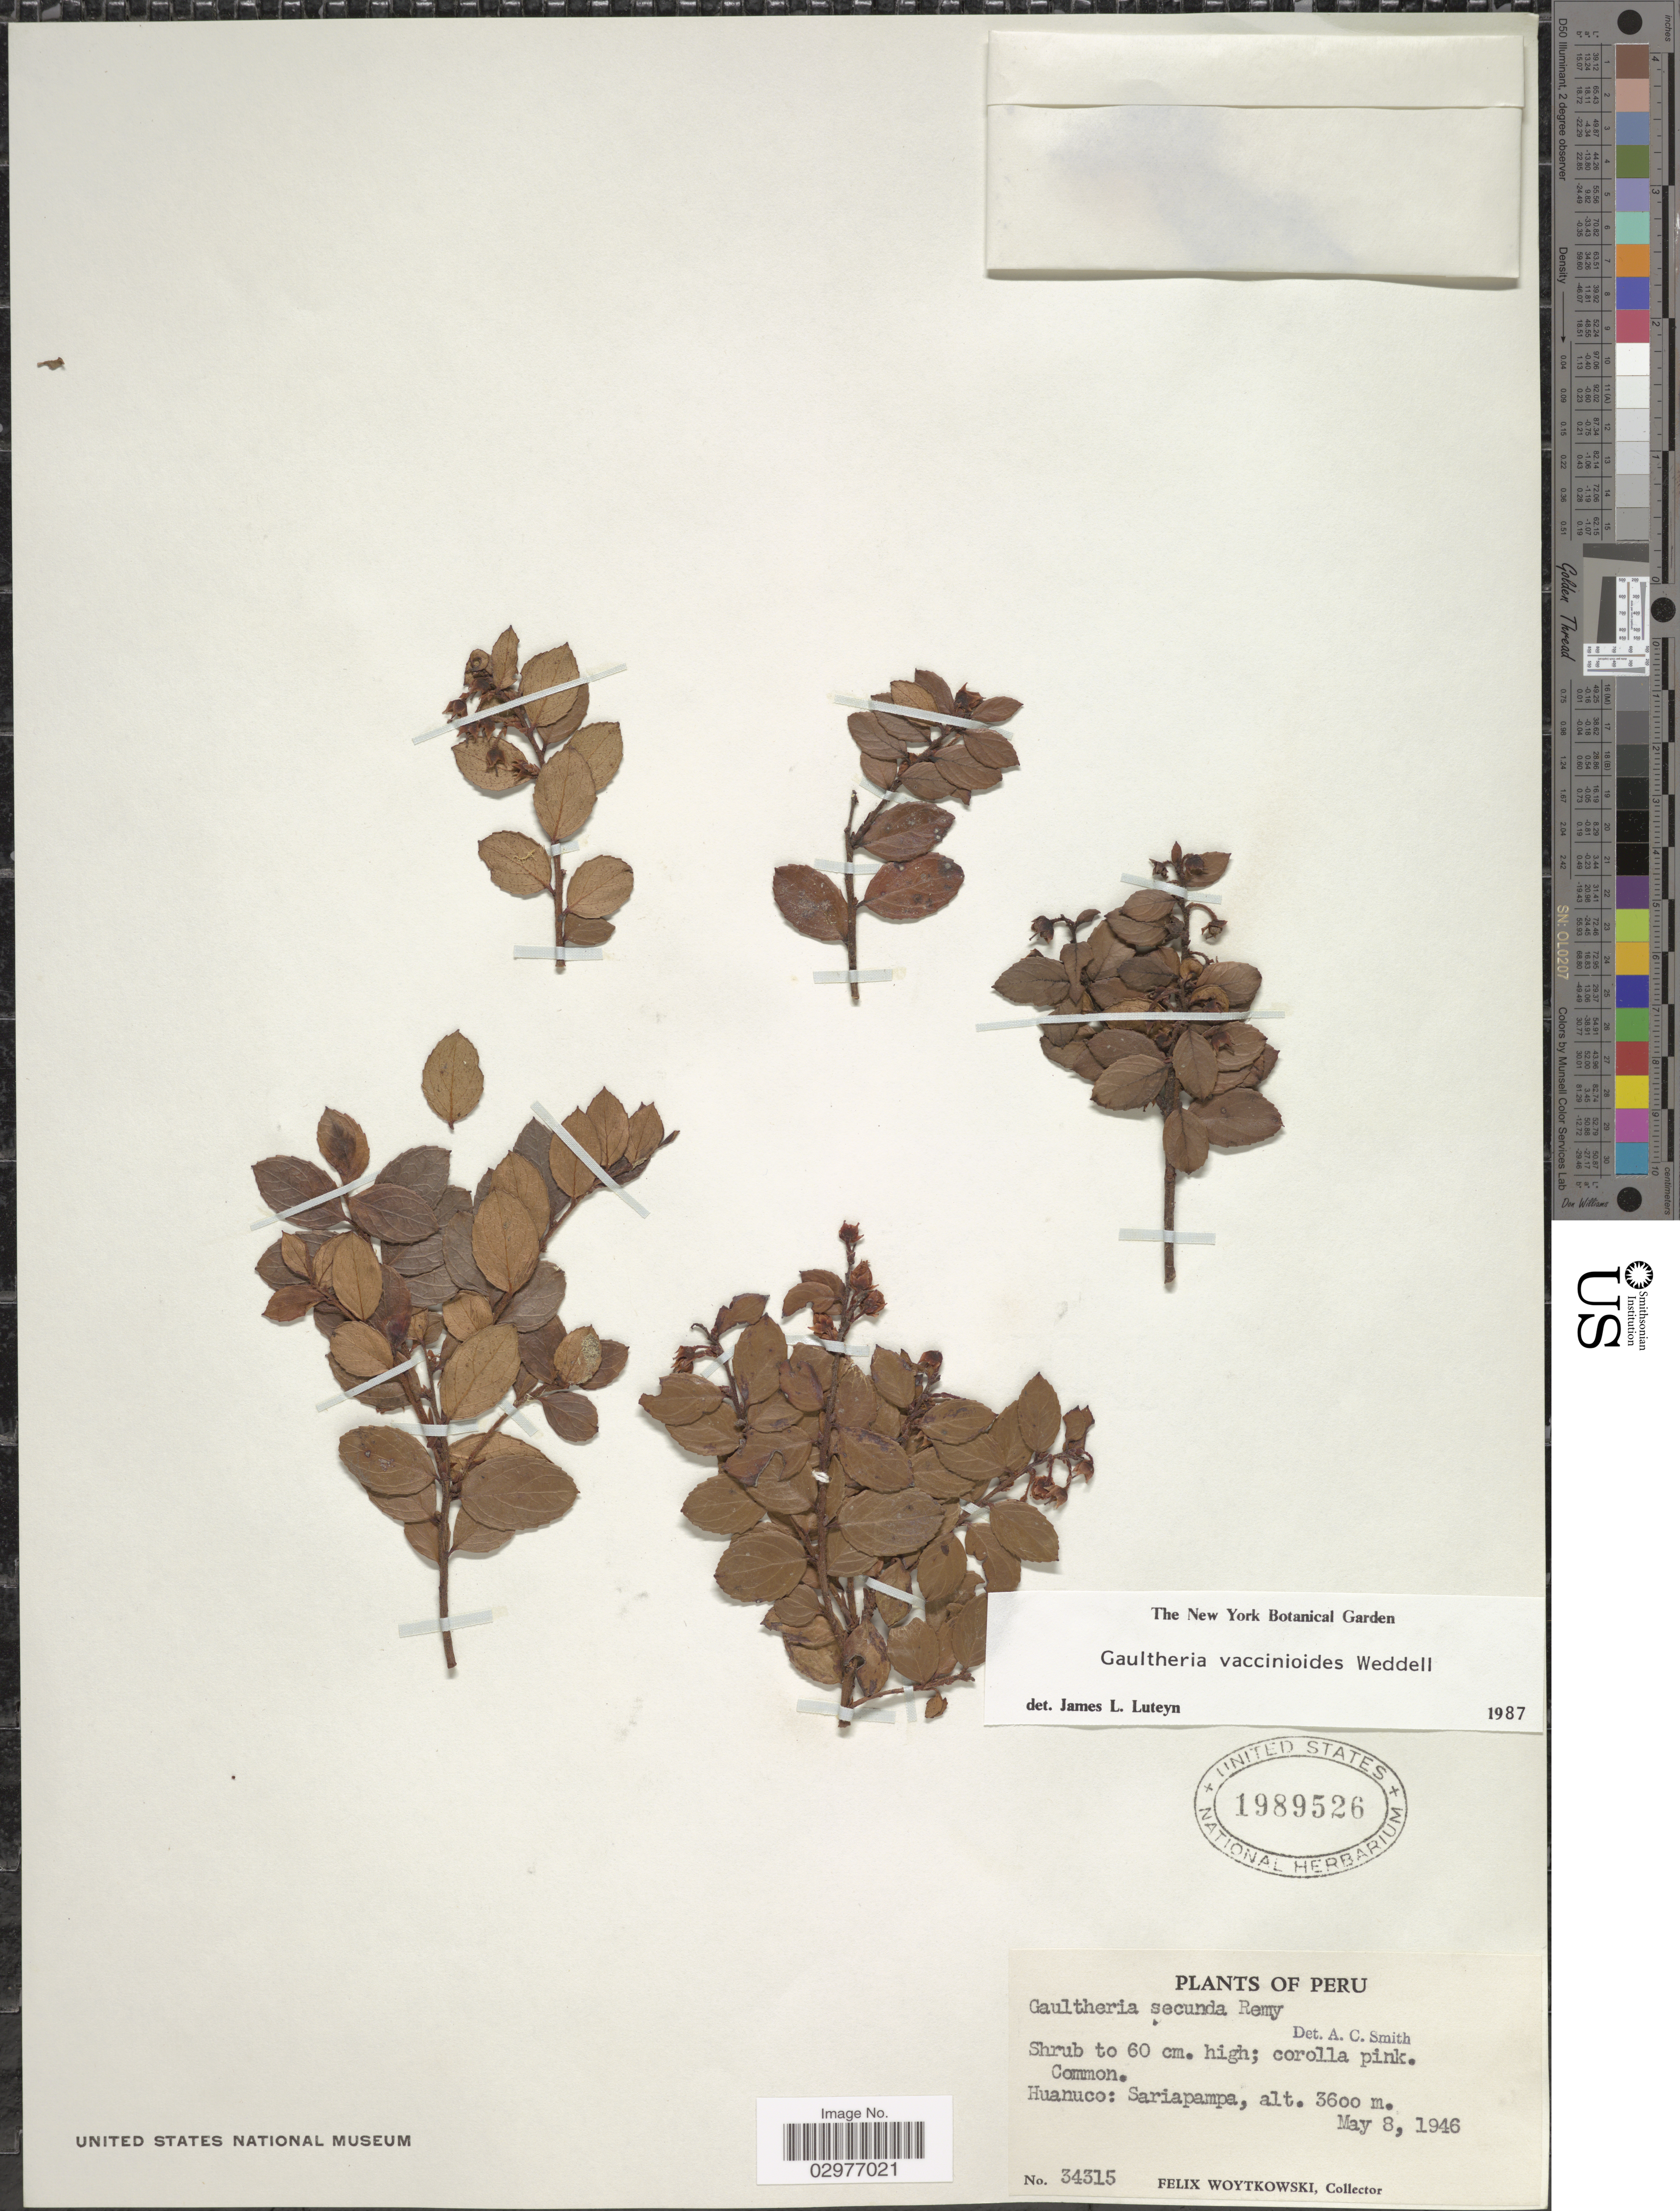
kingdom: Plantae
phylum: Tracheophyta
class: Magnoliopsida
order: Ericales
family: Ericaceae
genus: Gaultheria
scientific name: Gaultheria vaccinioides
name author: Wedd.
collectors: F. Woytkowski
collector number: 34315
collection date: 1946-05-08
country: Peru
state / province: Huánuco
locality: Huanuco: Sariapampa.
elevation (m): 3600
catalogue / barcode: US 1989526